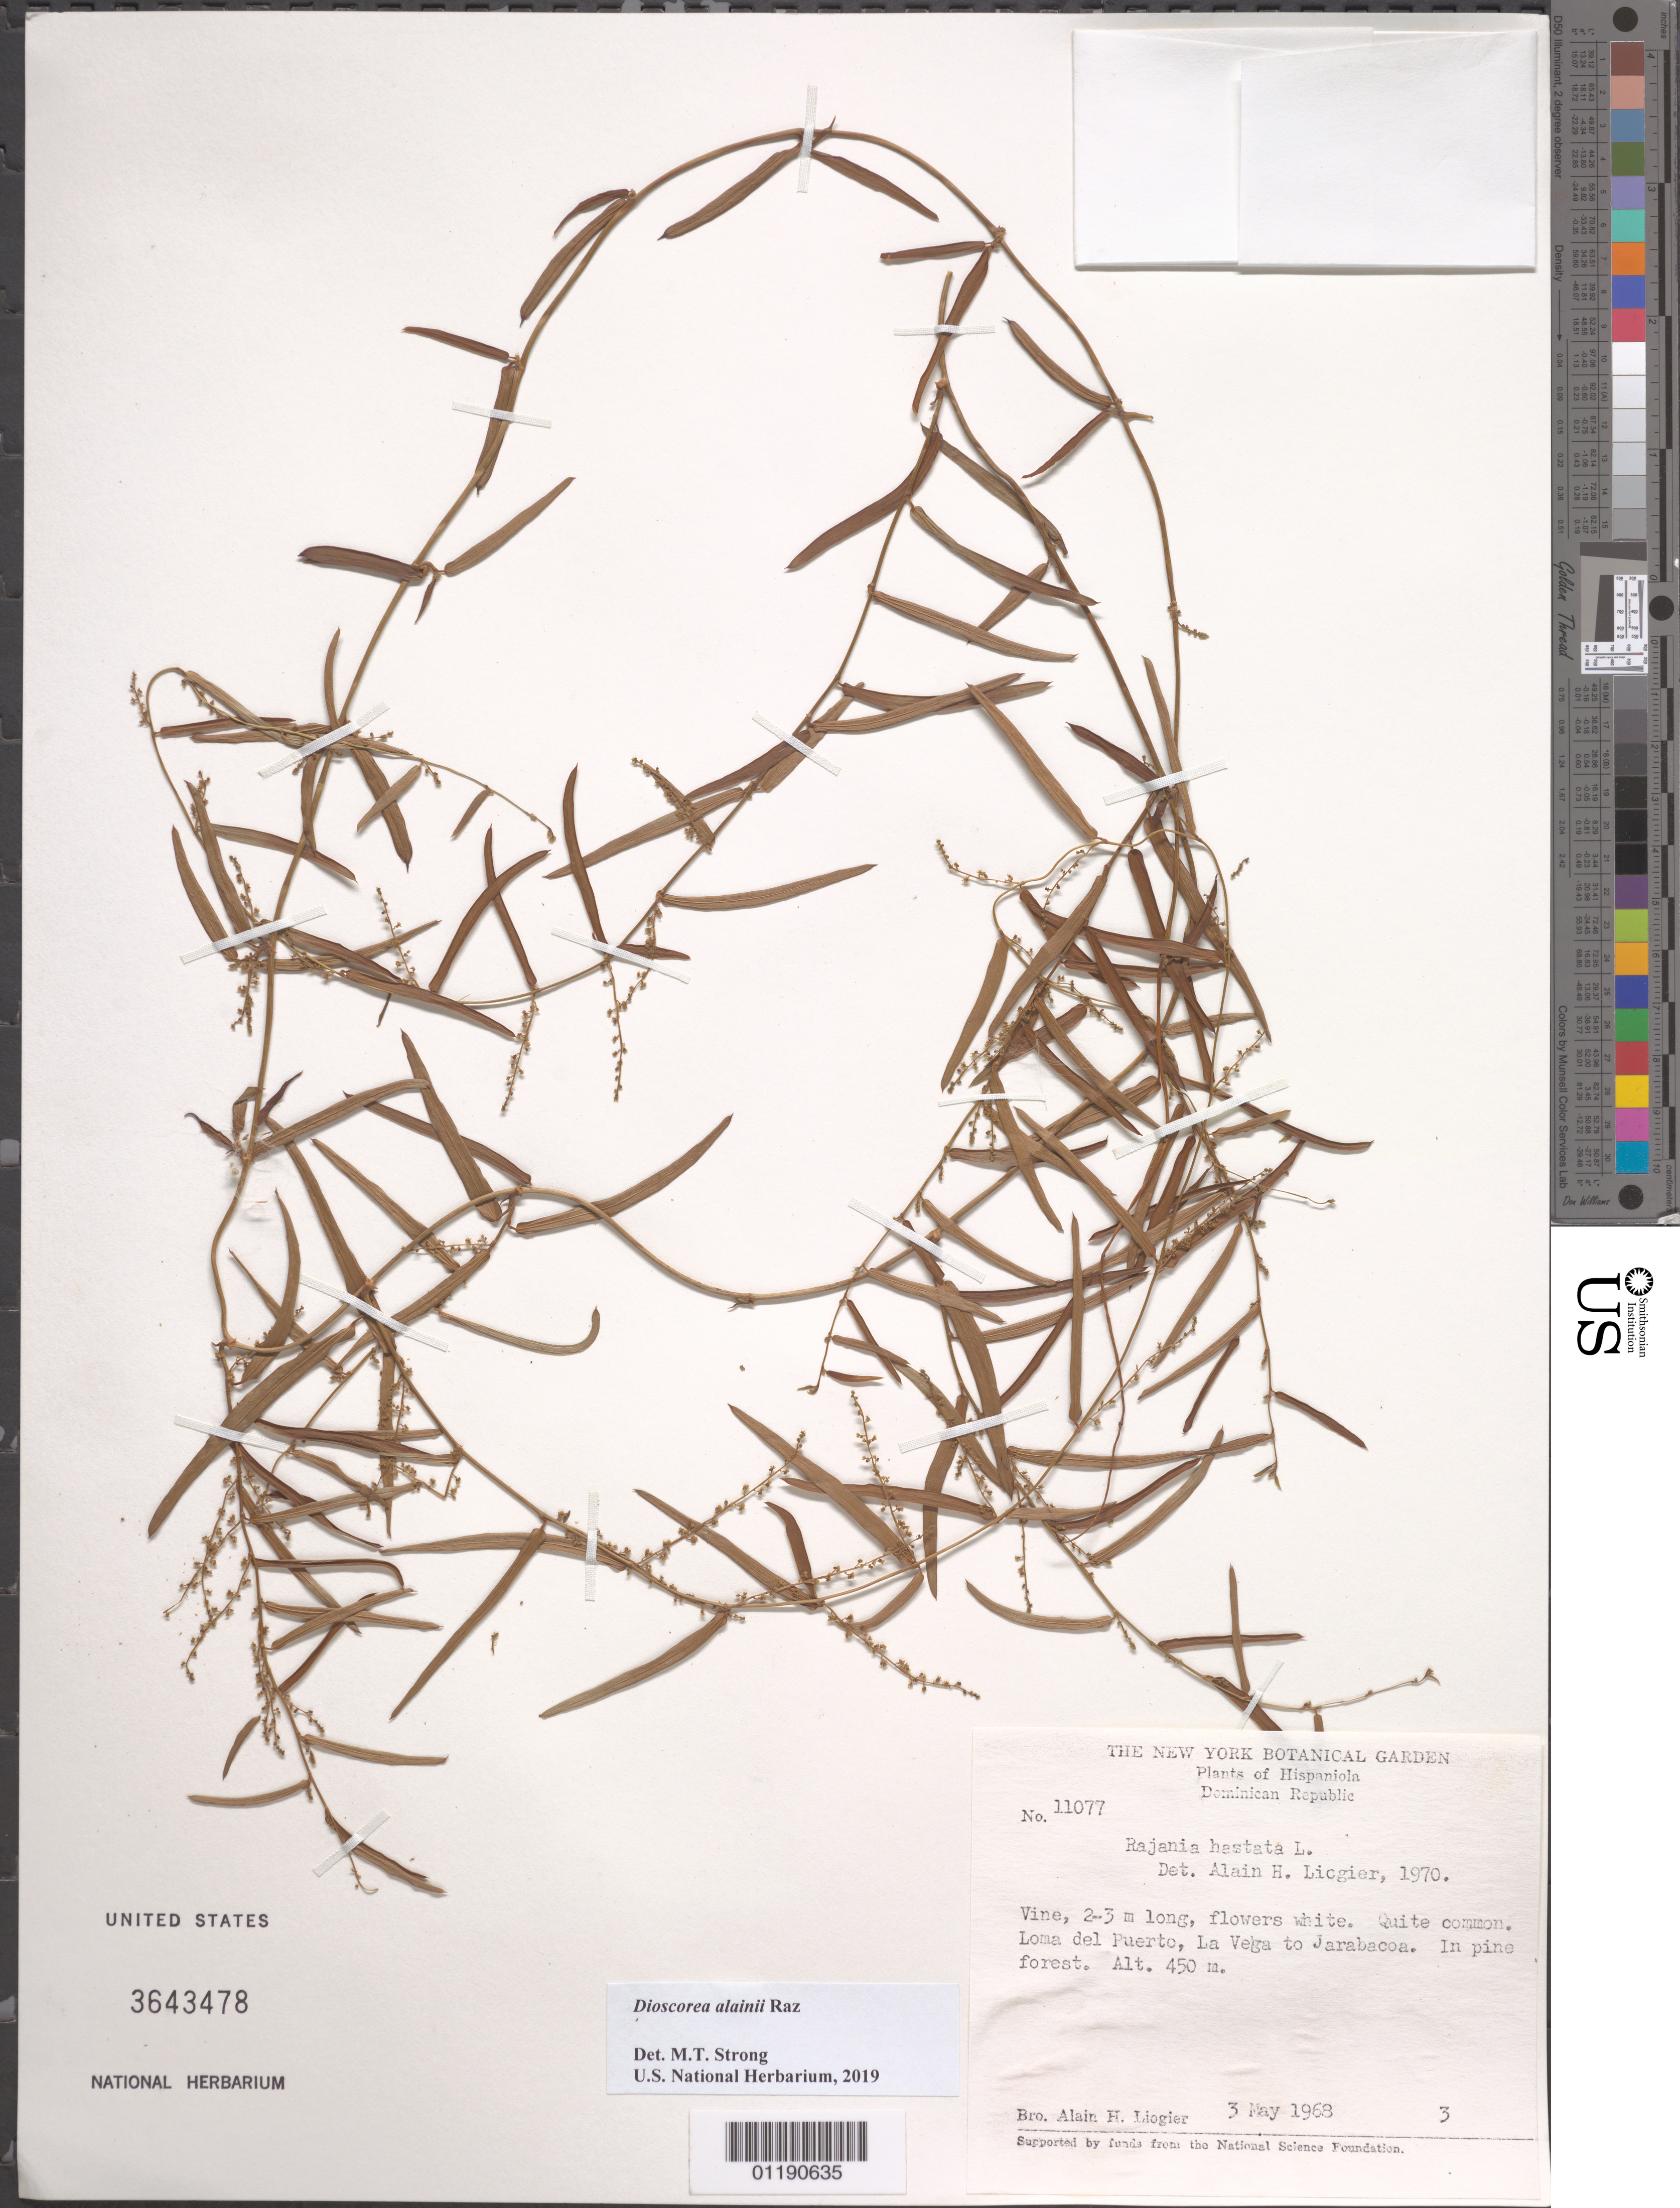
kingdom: Plantae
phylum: Tracheophyta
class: Liliopsida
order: Dioscoreales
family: Dioscoreaceae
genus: Dioscorea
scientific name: Dioscorea alainii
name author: Raz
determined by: Strong, M. T., (US), Smithsonian Institution - National Museum of Natural History (UNITED STATES)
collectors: A. H. Liogier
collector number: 11077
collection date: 1968-05-03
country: Dominican Republic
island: Hispaniola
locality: Loma del Puerto, La Vega to Jarabacoa.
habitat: Quite common. In pine forest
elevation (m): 450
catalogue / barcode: US 3643478